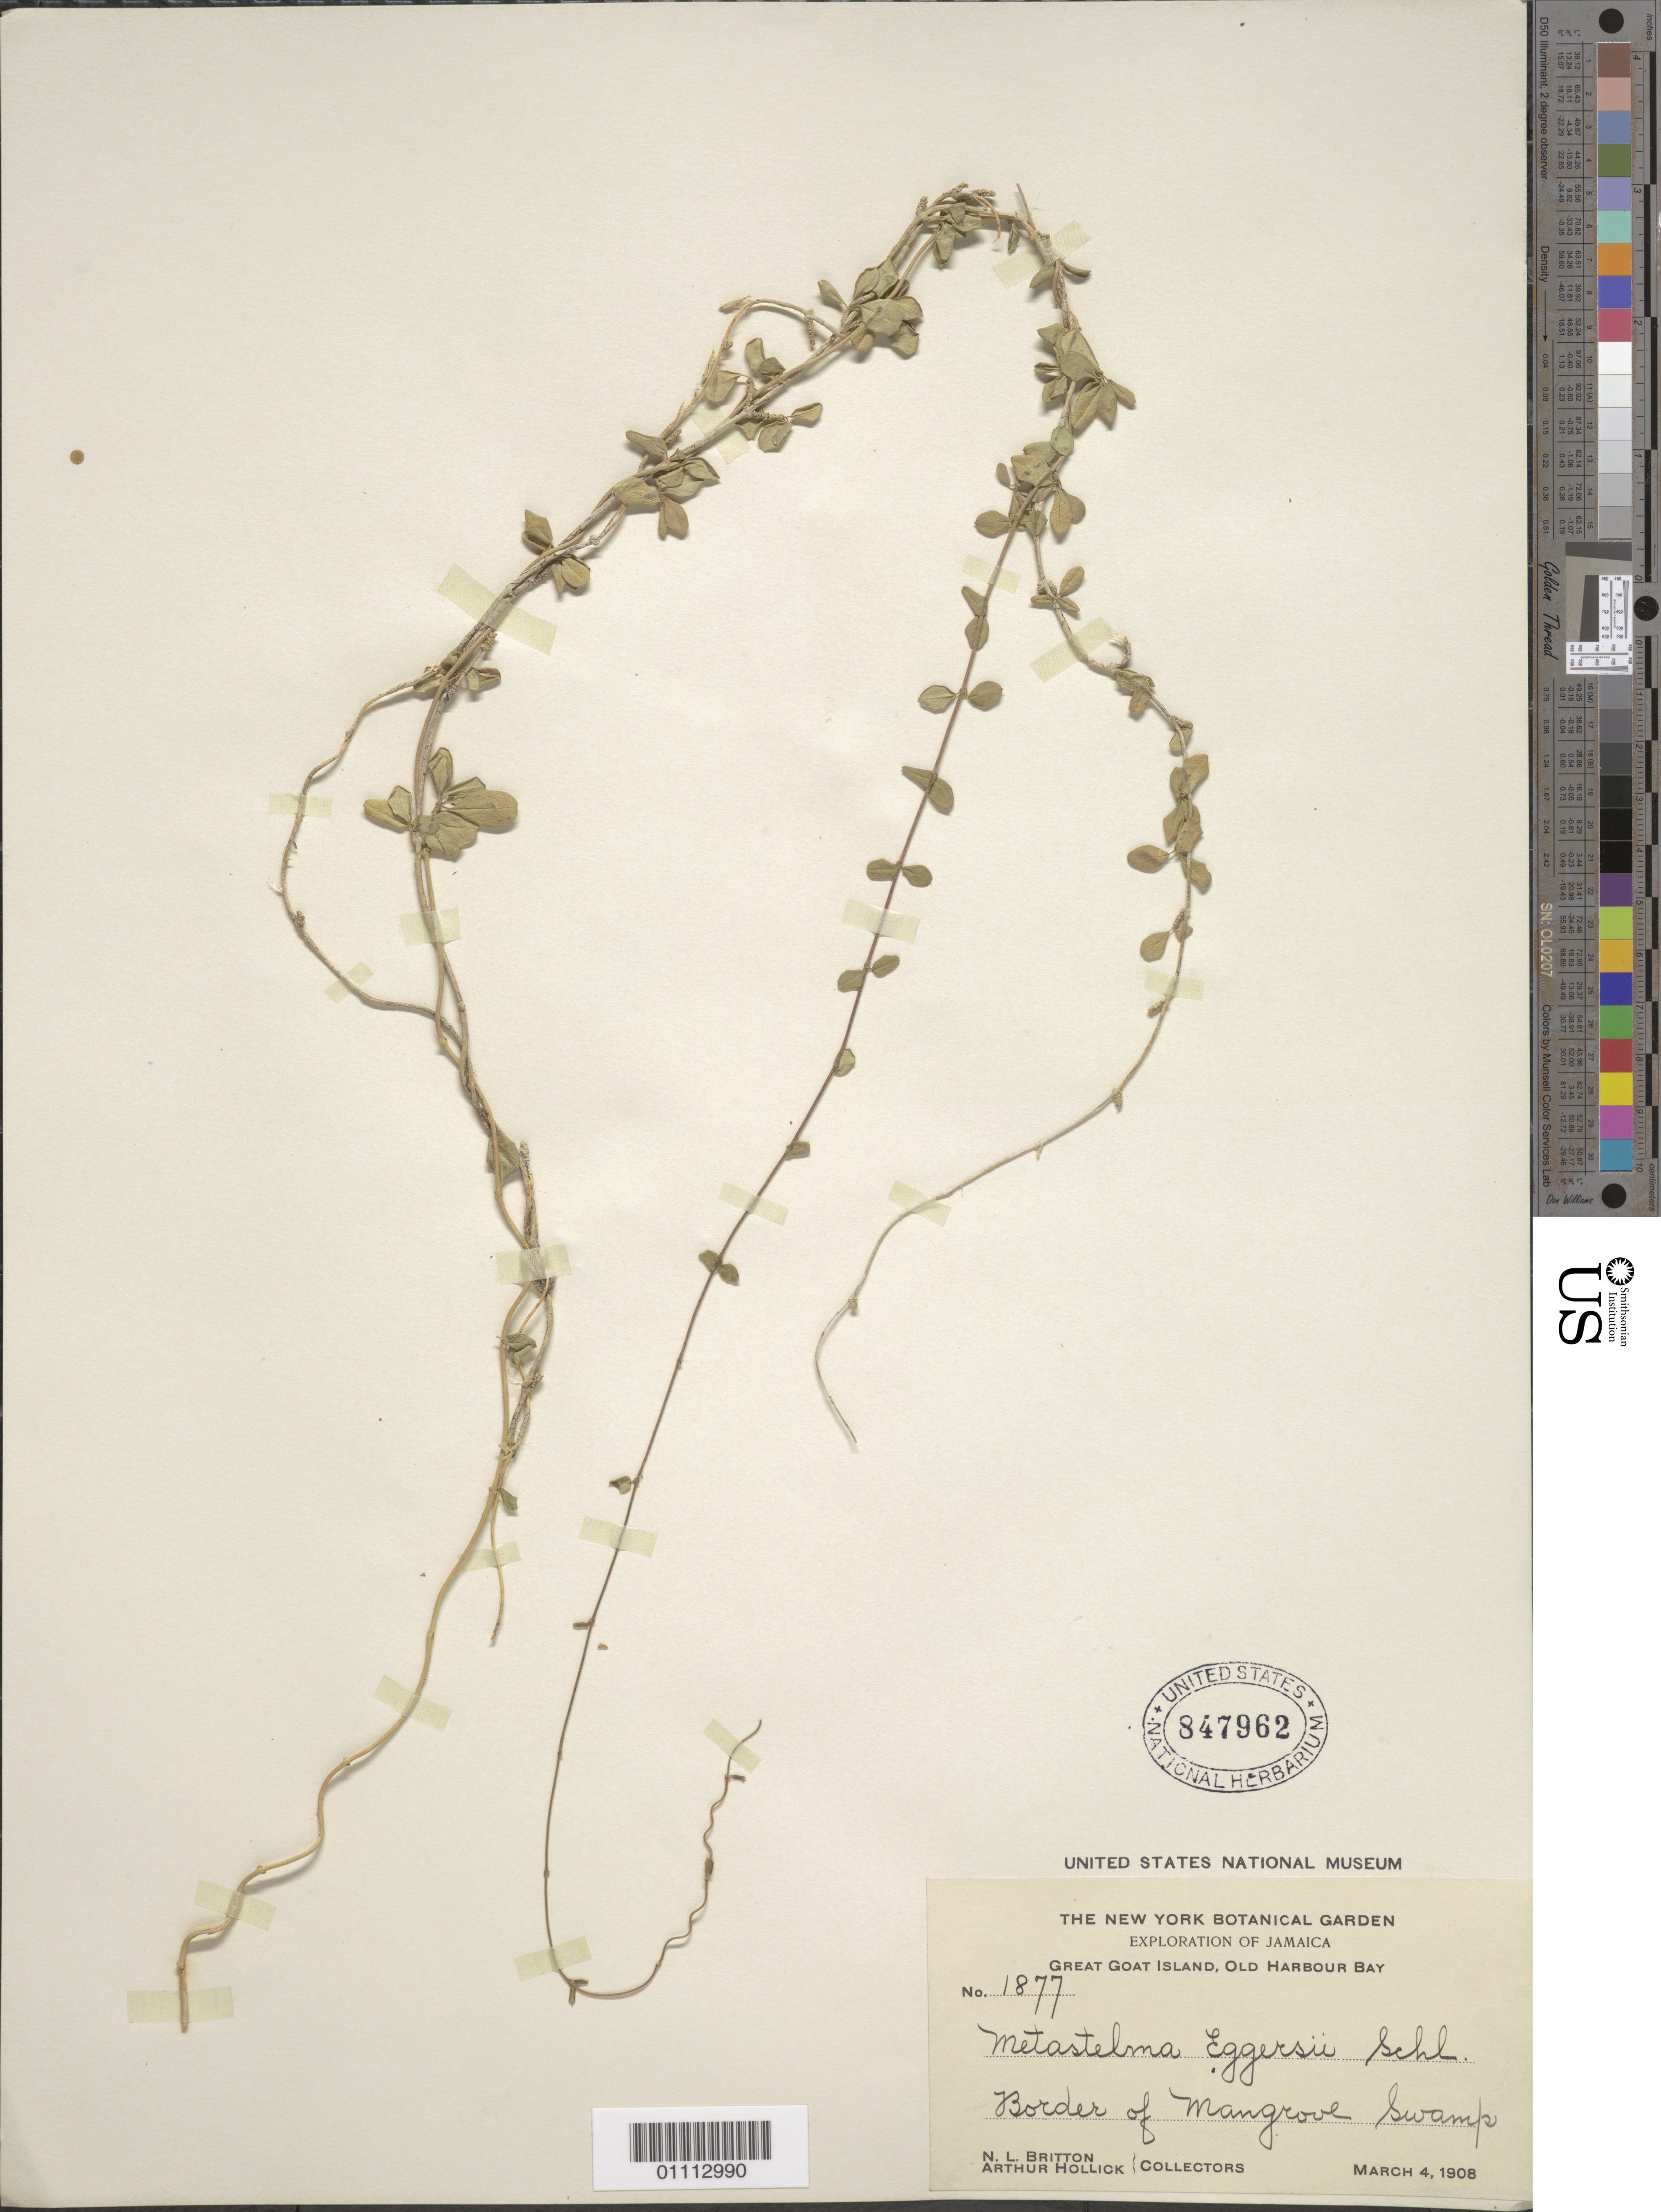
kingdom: Plantae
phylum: Tracheophyta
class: Magnoliopsida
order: Gentianales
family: Apocynaceae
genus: Cynanchum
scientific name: Cynanchum eggersii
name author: (Schltr.) Alain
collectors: N. Britton & A. Hollick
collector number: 1877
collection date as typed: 04 Mar 1908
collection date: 1908-03-04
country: Jamaica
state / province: Saint Catherine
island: Great Goat Island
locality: Old Harbour Bay. Border of Mangrove Swamp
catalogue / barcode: US 847962